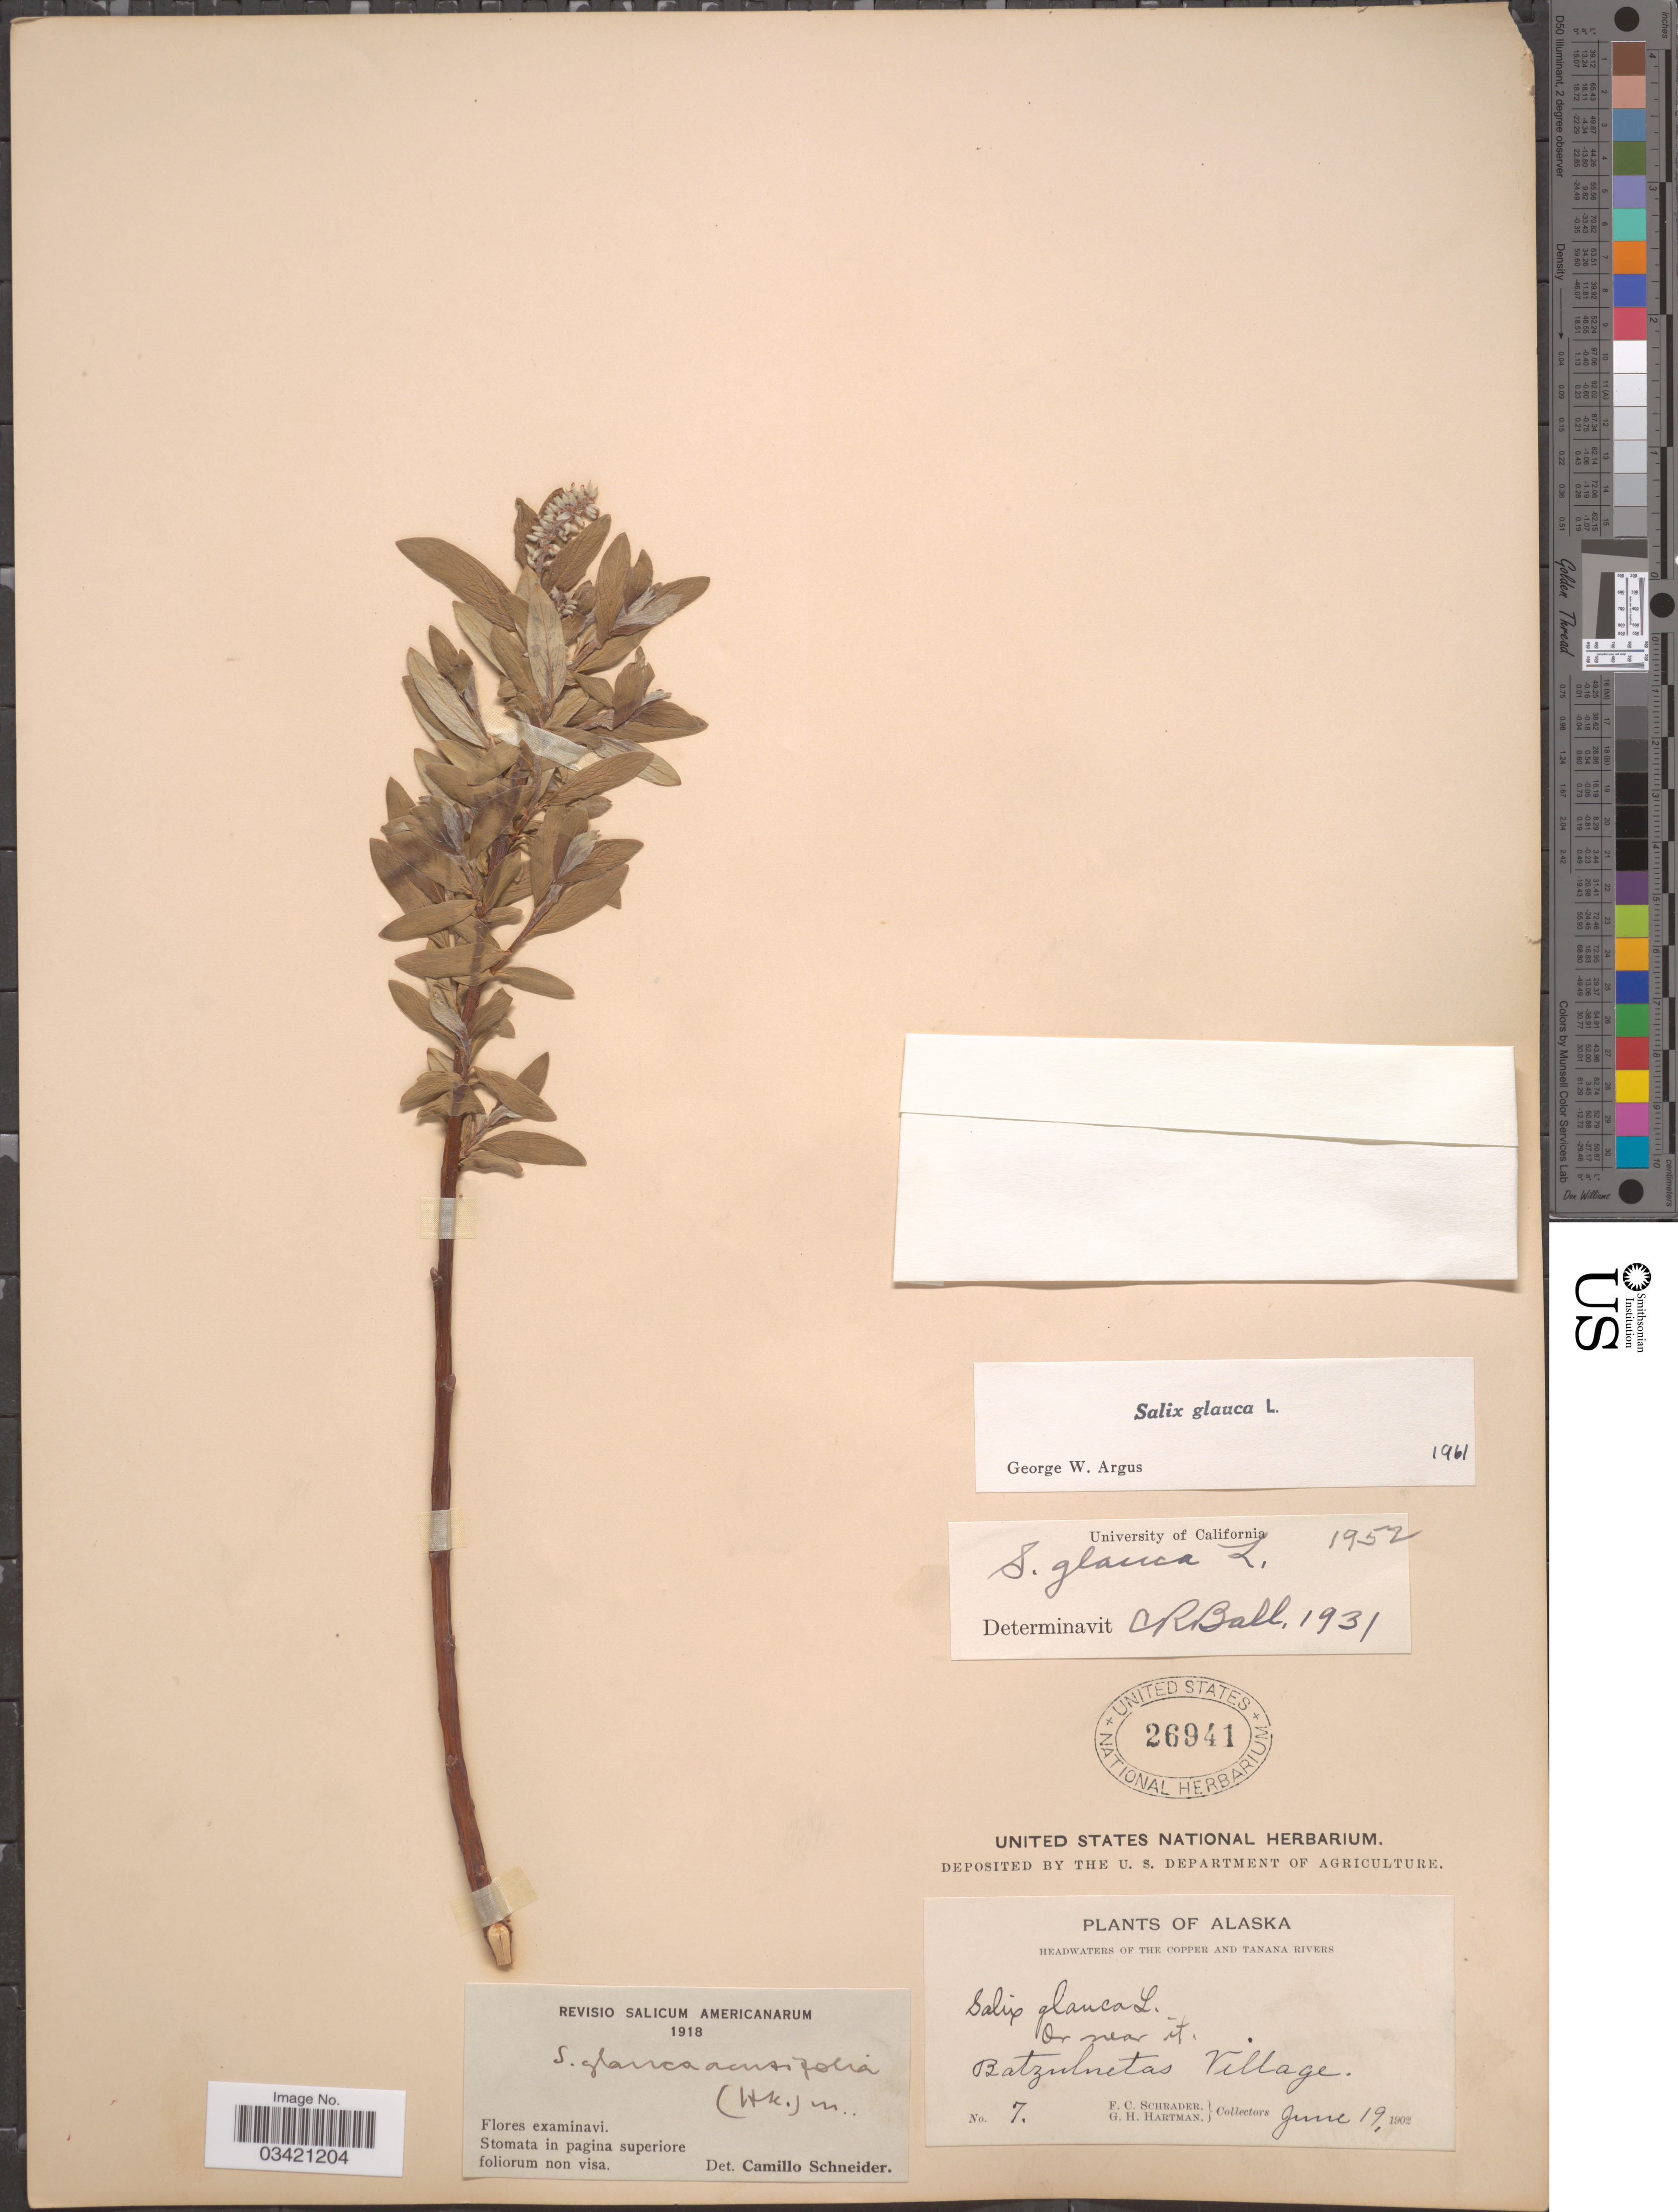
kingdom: Plantae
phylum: Tracheophyta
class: Magnoliopsida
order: Malpighiales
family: Salicaceae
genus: Salix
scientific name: Salix glauca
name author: L.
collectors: F. C. Schrader & G. H. Hartman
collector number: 7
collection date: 1902-06-19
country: United States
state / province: Alaska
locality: Headwaters of the Copper and Tanana Rivers. Batzulnetas Village.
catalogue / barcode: US 26941